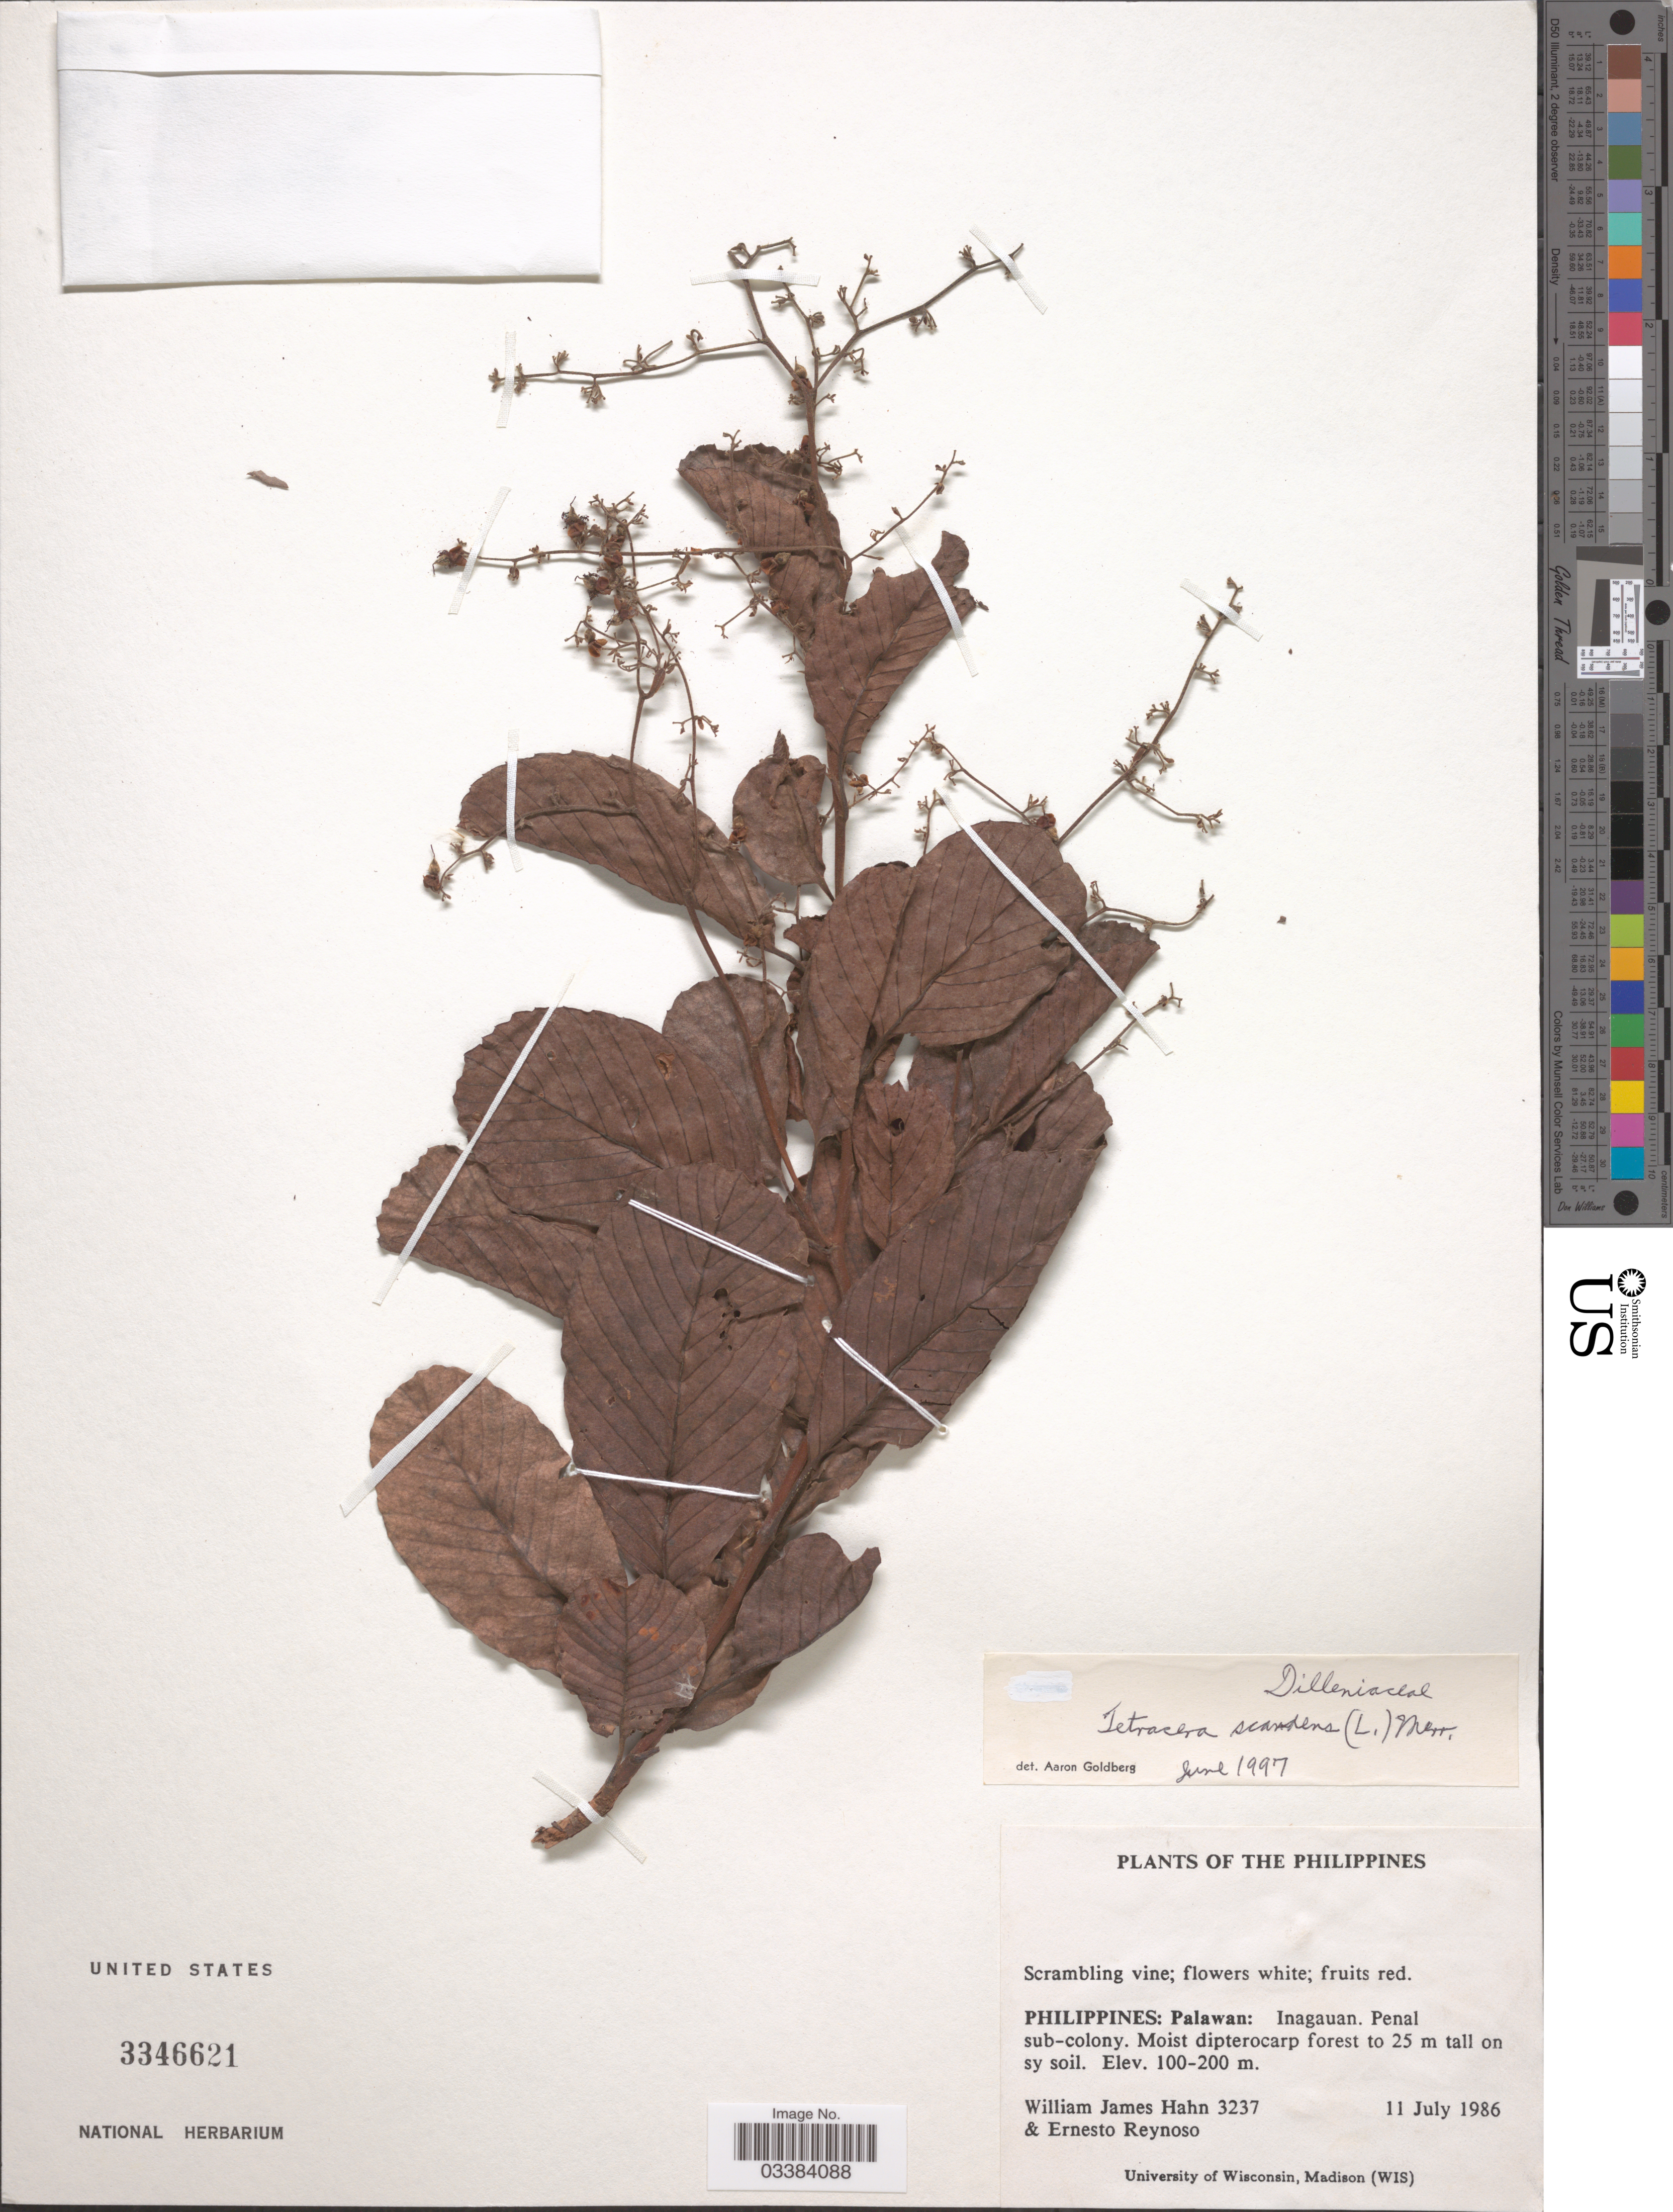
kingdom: Plantae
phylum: Tracheophyta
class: Magnoliopsida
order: Dilleniales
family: Dilleniaceae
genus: Tetracera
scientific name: Tetracera scandens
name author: (L.) Merr.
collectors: W. J. Hahn & E. Reynoso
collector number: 3237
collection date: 1986-07-11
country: Philippines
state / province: Mimaropa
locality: Palawan: Inagauan. Penal sub-colony.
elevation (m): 100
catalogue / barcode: US 3346621